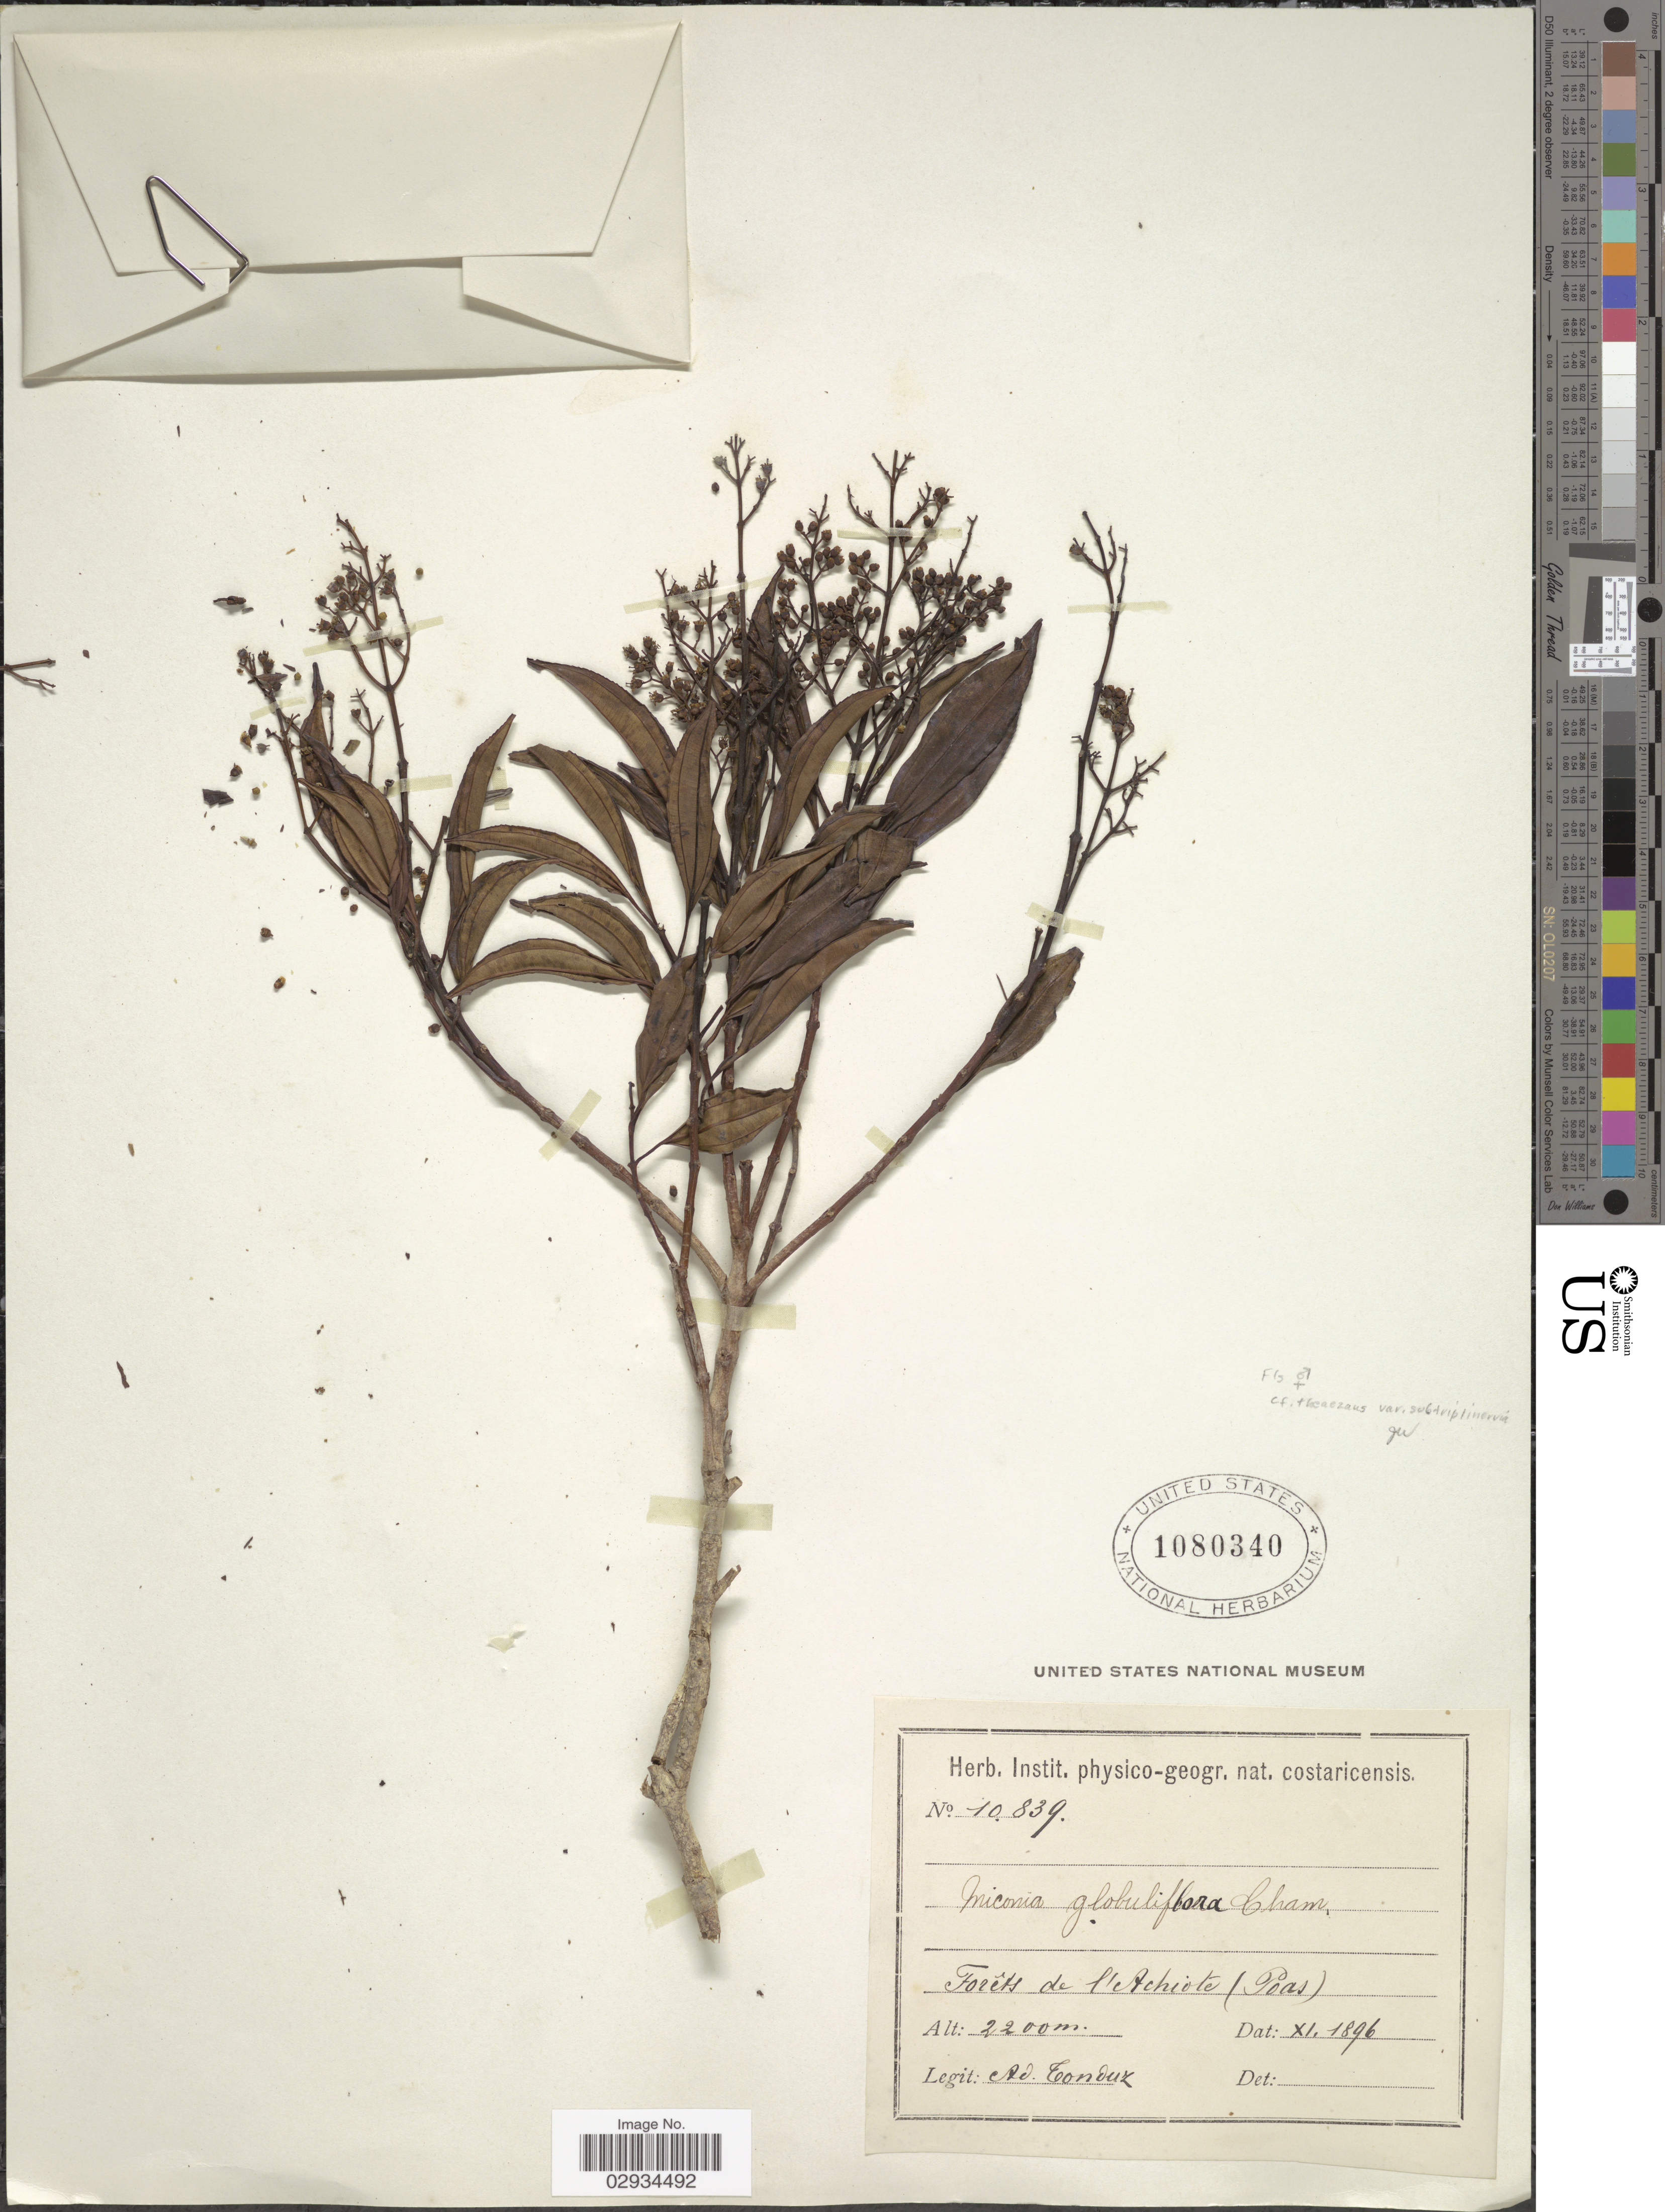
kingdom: Plantae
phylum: Tracheophyta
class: Magnoliopsida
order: Myrtales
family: Melastomataceae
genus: Miconia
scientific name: Miconia theizans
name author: (Bonpl.) Cogn.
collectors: A. Tonduz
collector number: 10839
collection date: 1896-11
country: Costa Rica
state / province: Alajuela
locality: Forêts de l'Achiote (Poas).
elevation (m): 2200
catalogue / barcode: US 1080340